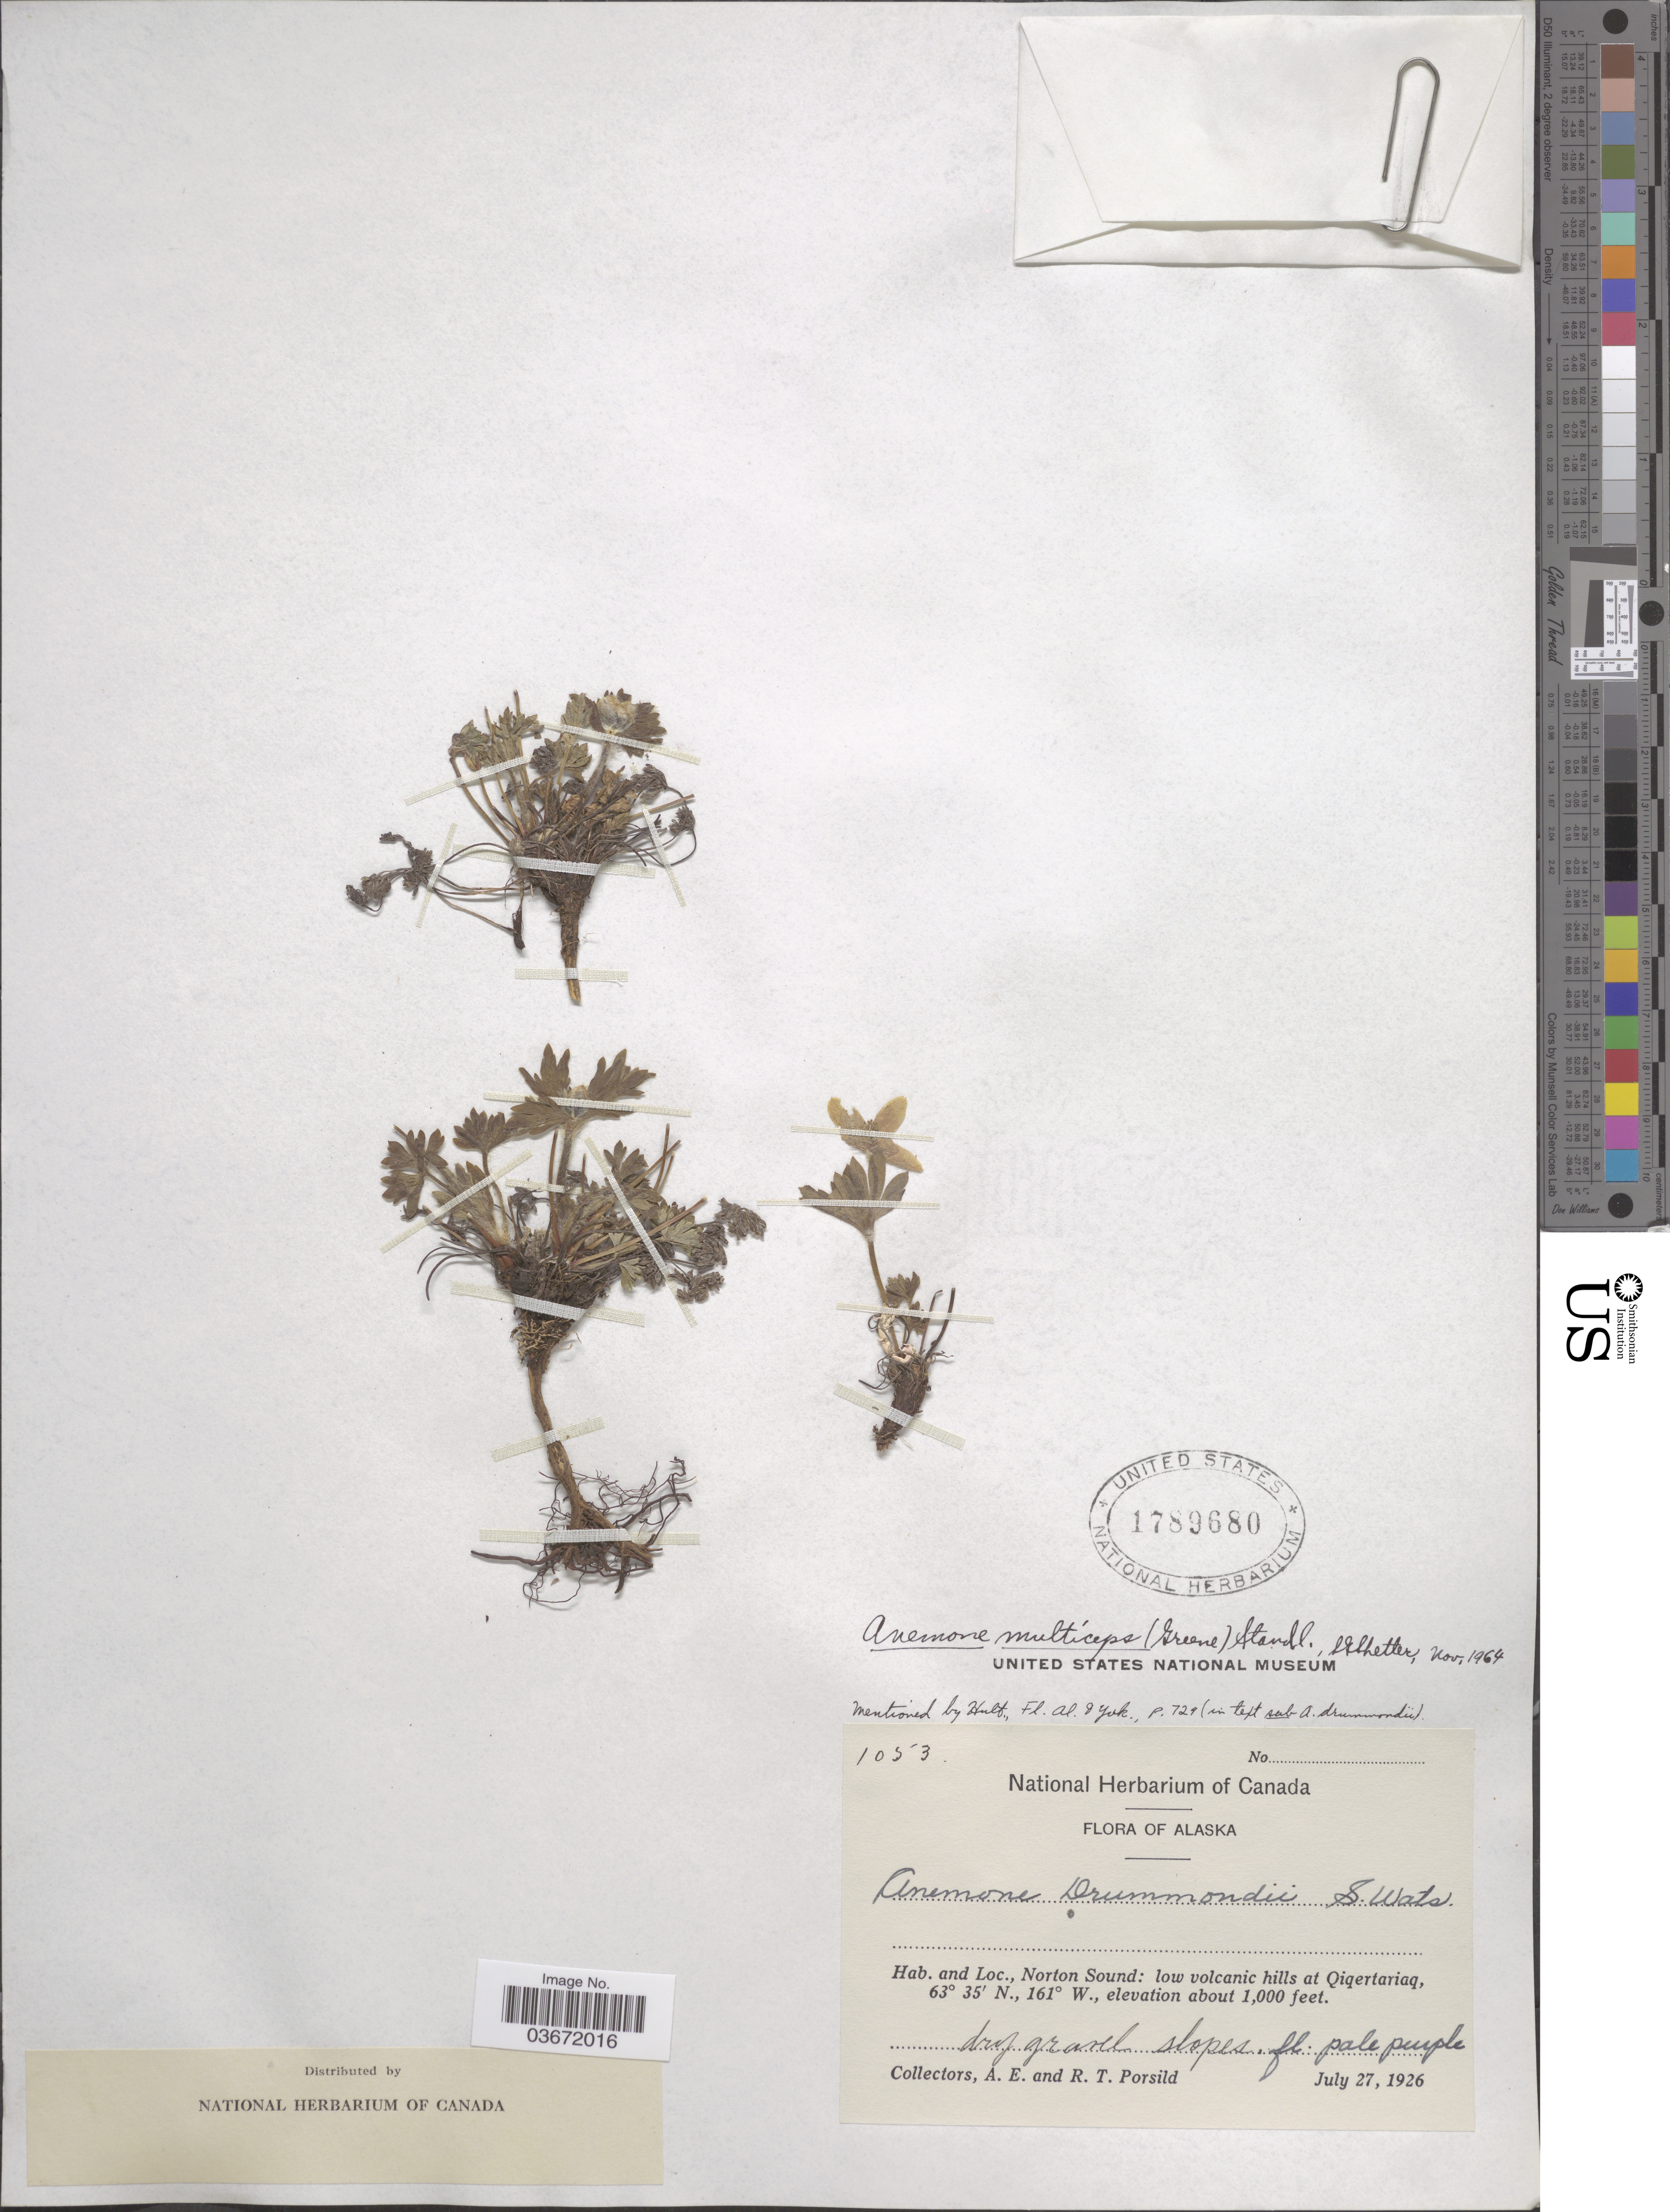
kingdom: Plantae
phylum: Tracheophyta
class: Magnoliopsida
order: Ranunculales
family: Ranunculaceae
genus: Anemone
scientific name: Anemone multiceps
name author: (Greene) Standl.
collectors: A. E. Porsild & R. T. Porsild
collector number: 1053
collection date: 1926-07-27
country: United States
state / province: Alaska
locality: Norton Sound: low volcanic hills at Qiqertariaq.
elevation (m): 305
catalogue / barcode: US 1789680